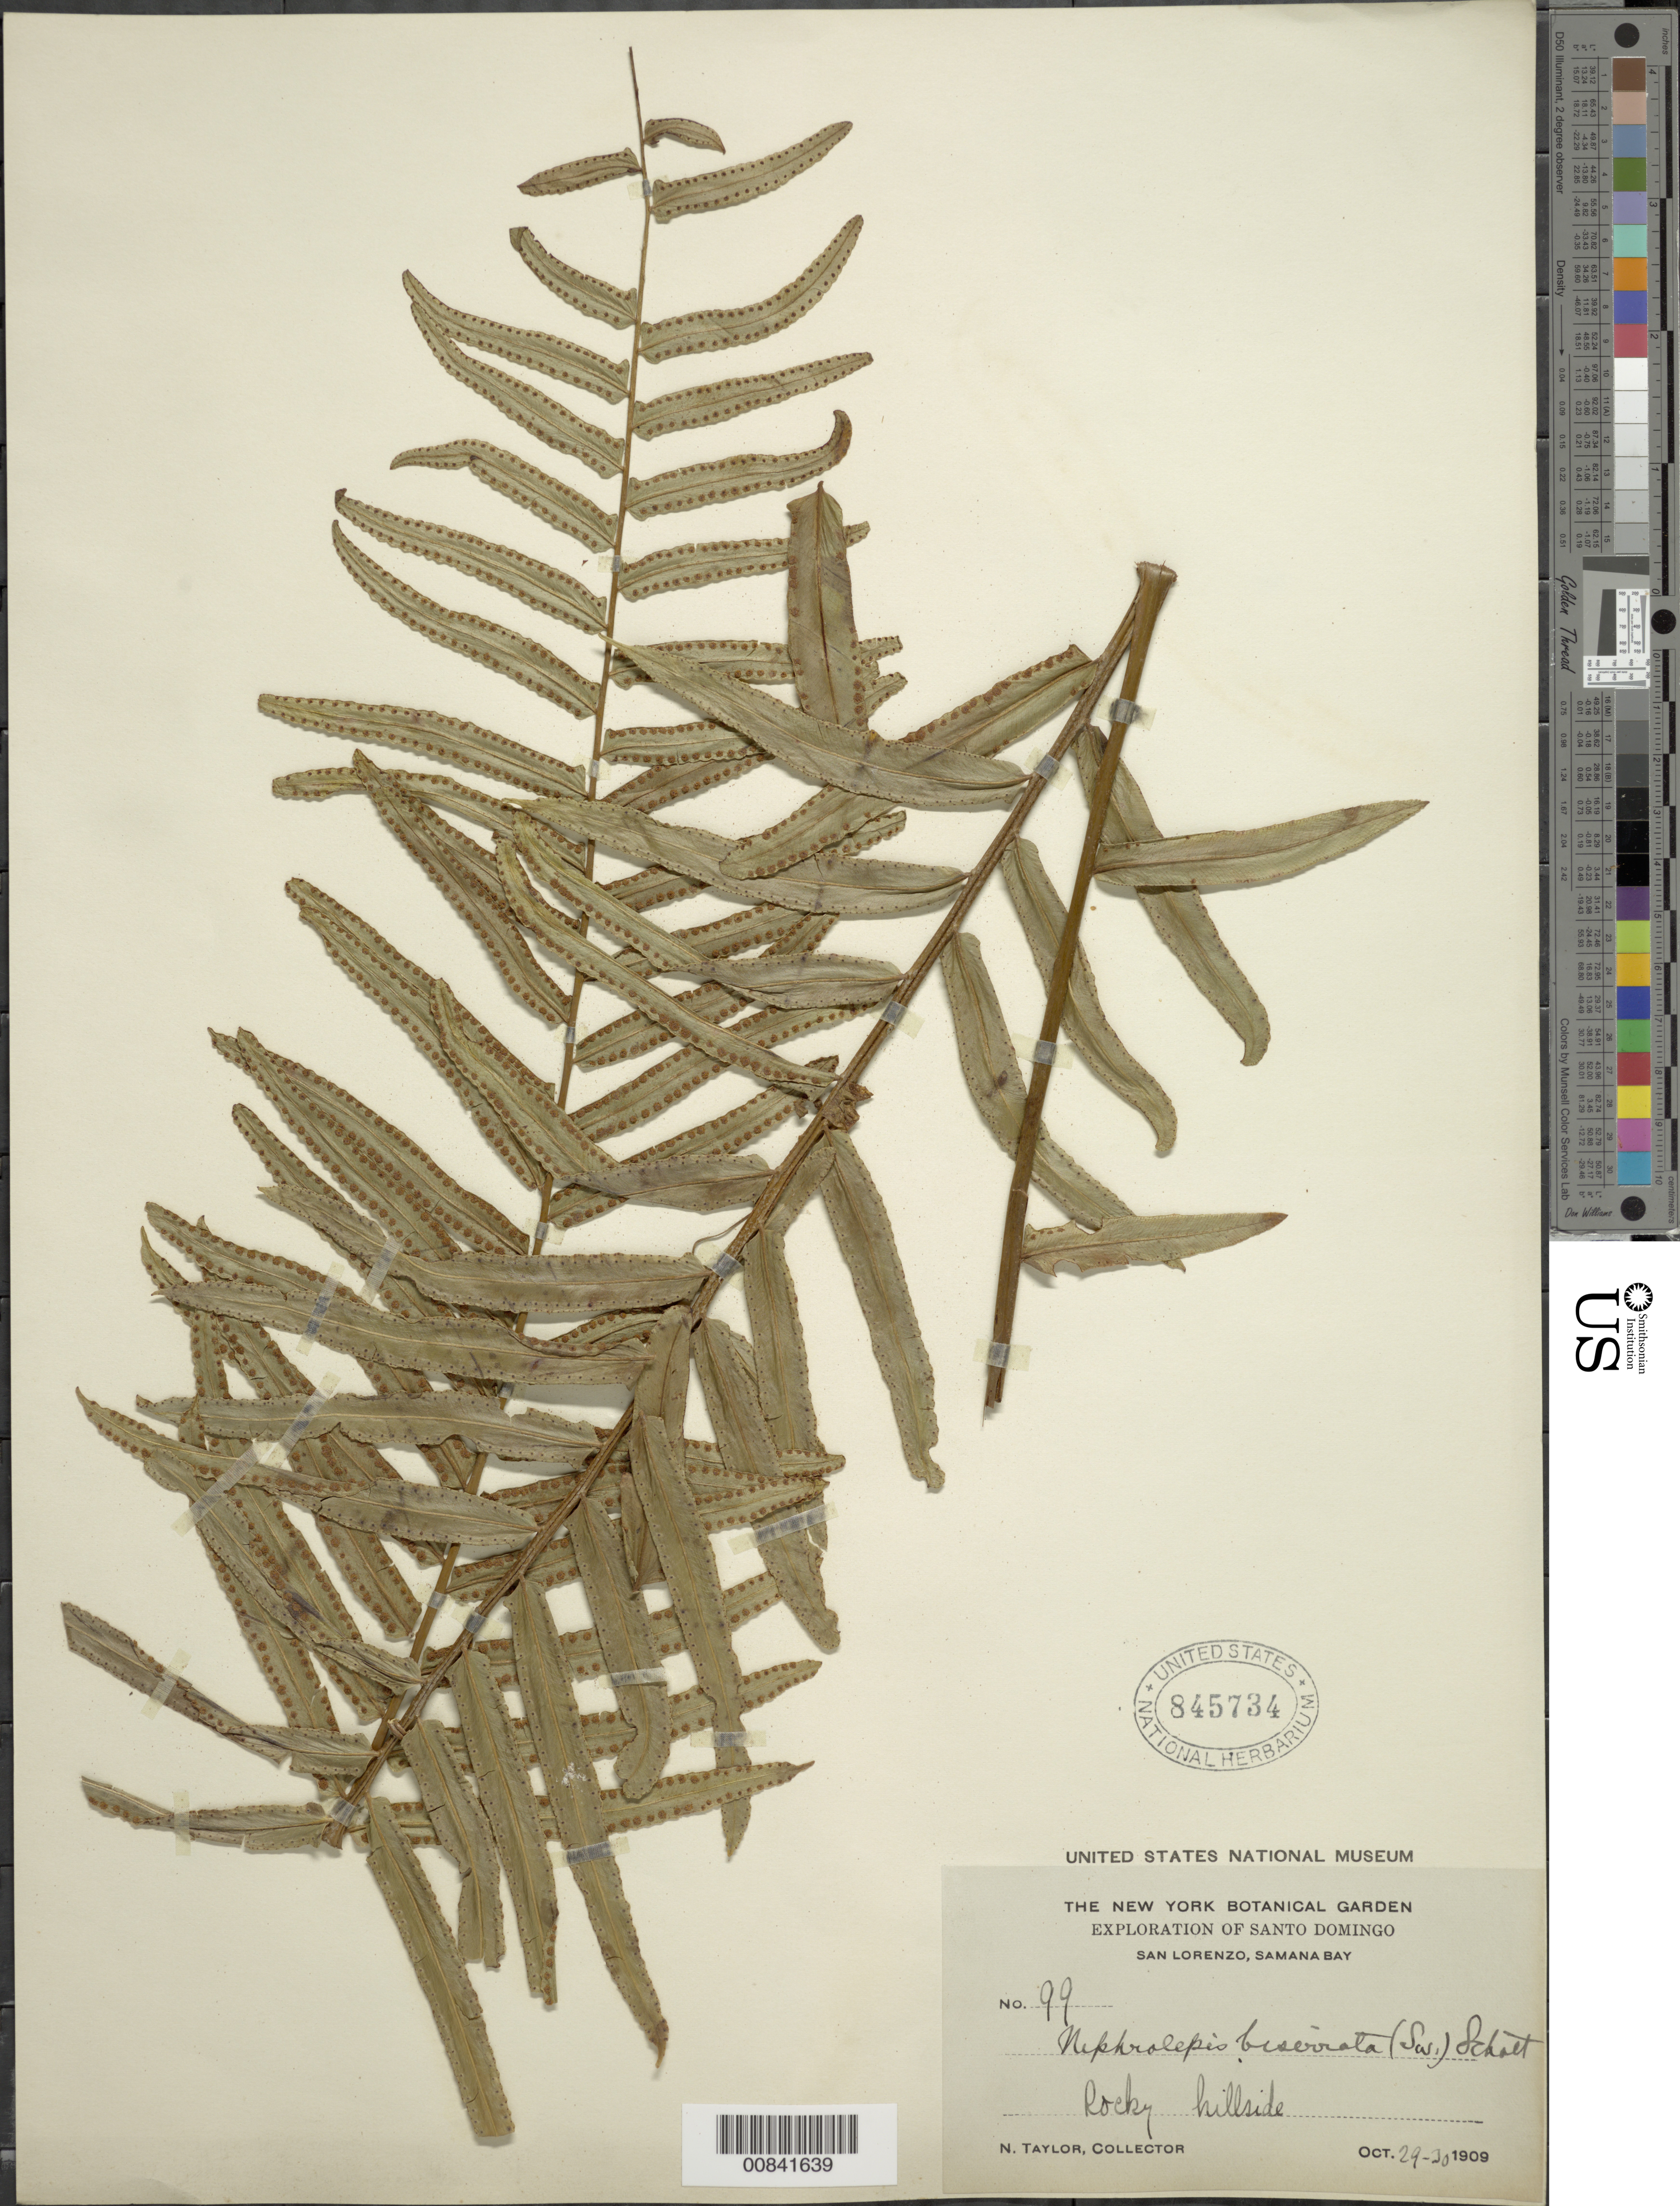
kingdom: Plantae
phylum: Tracheophyta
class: Polypodiopsida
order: Polypodiales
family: Nephrolepidaceae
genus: Nephrolepis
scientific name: Nephrolepis biserrata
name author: (Sw.) Schott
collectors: N. Taylor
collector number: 99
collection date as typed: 29 Oct 1909 to 30 Oct 1909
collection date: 1909-10-29/1909-10-30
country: Dominican Republic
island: Hispaniola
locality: San Lorenzo, Samaná Bay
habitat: Rocky hillside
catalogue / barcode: US 845734